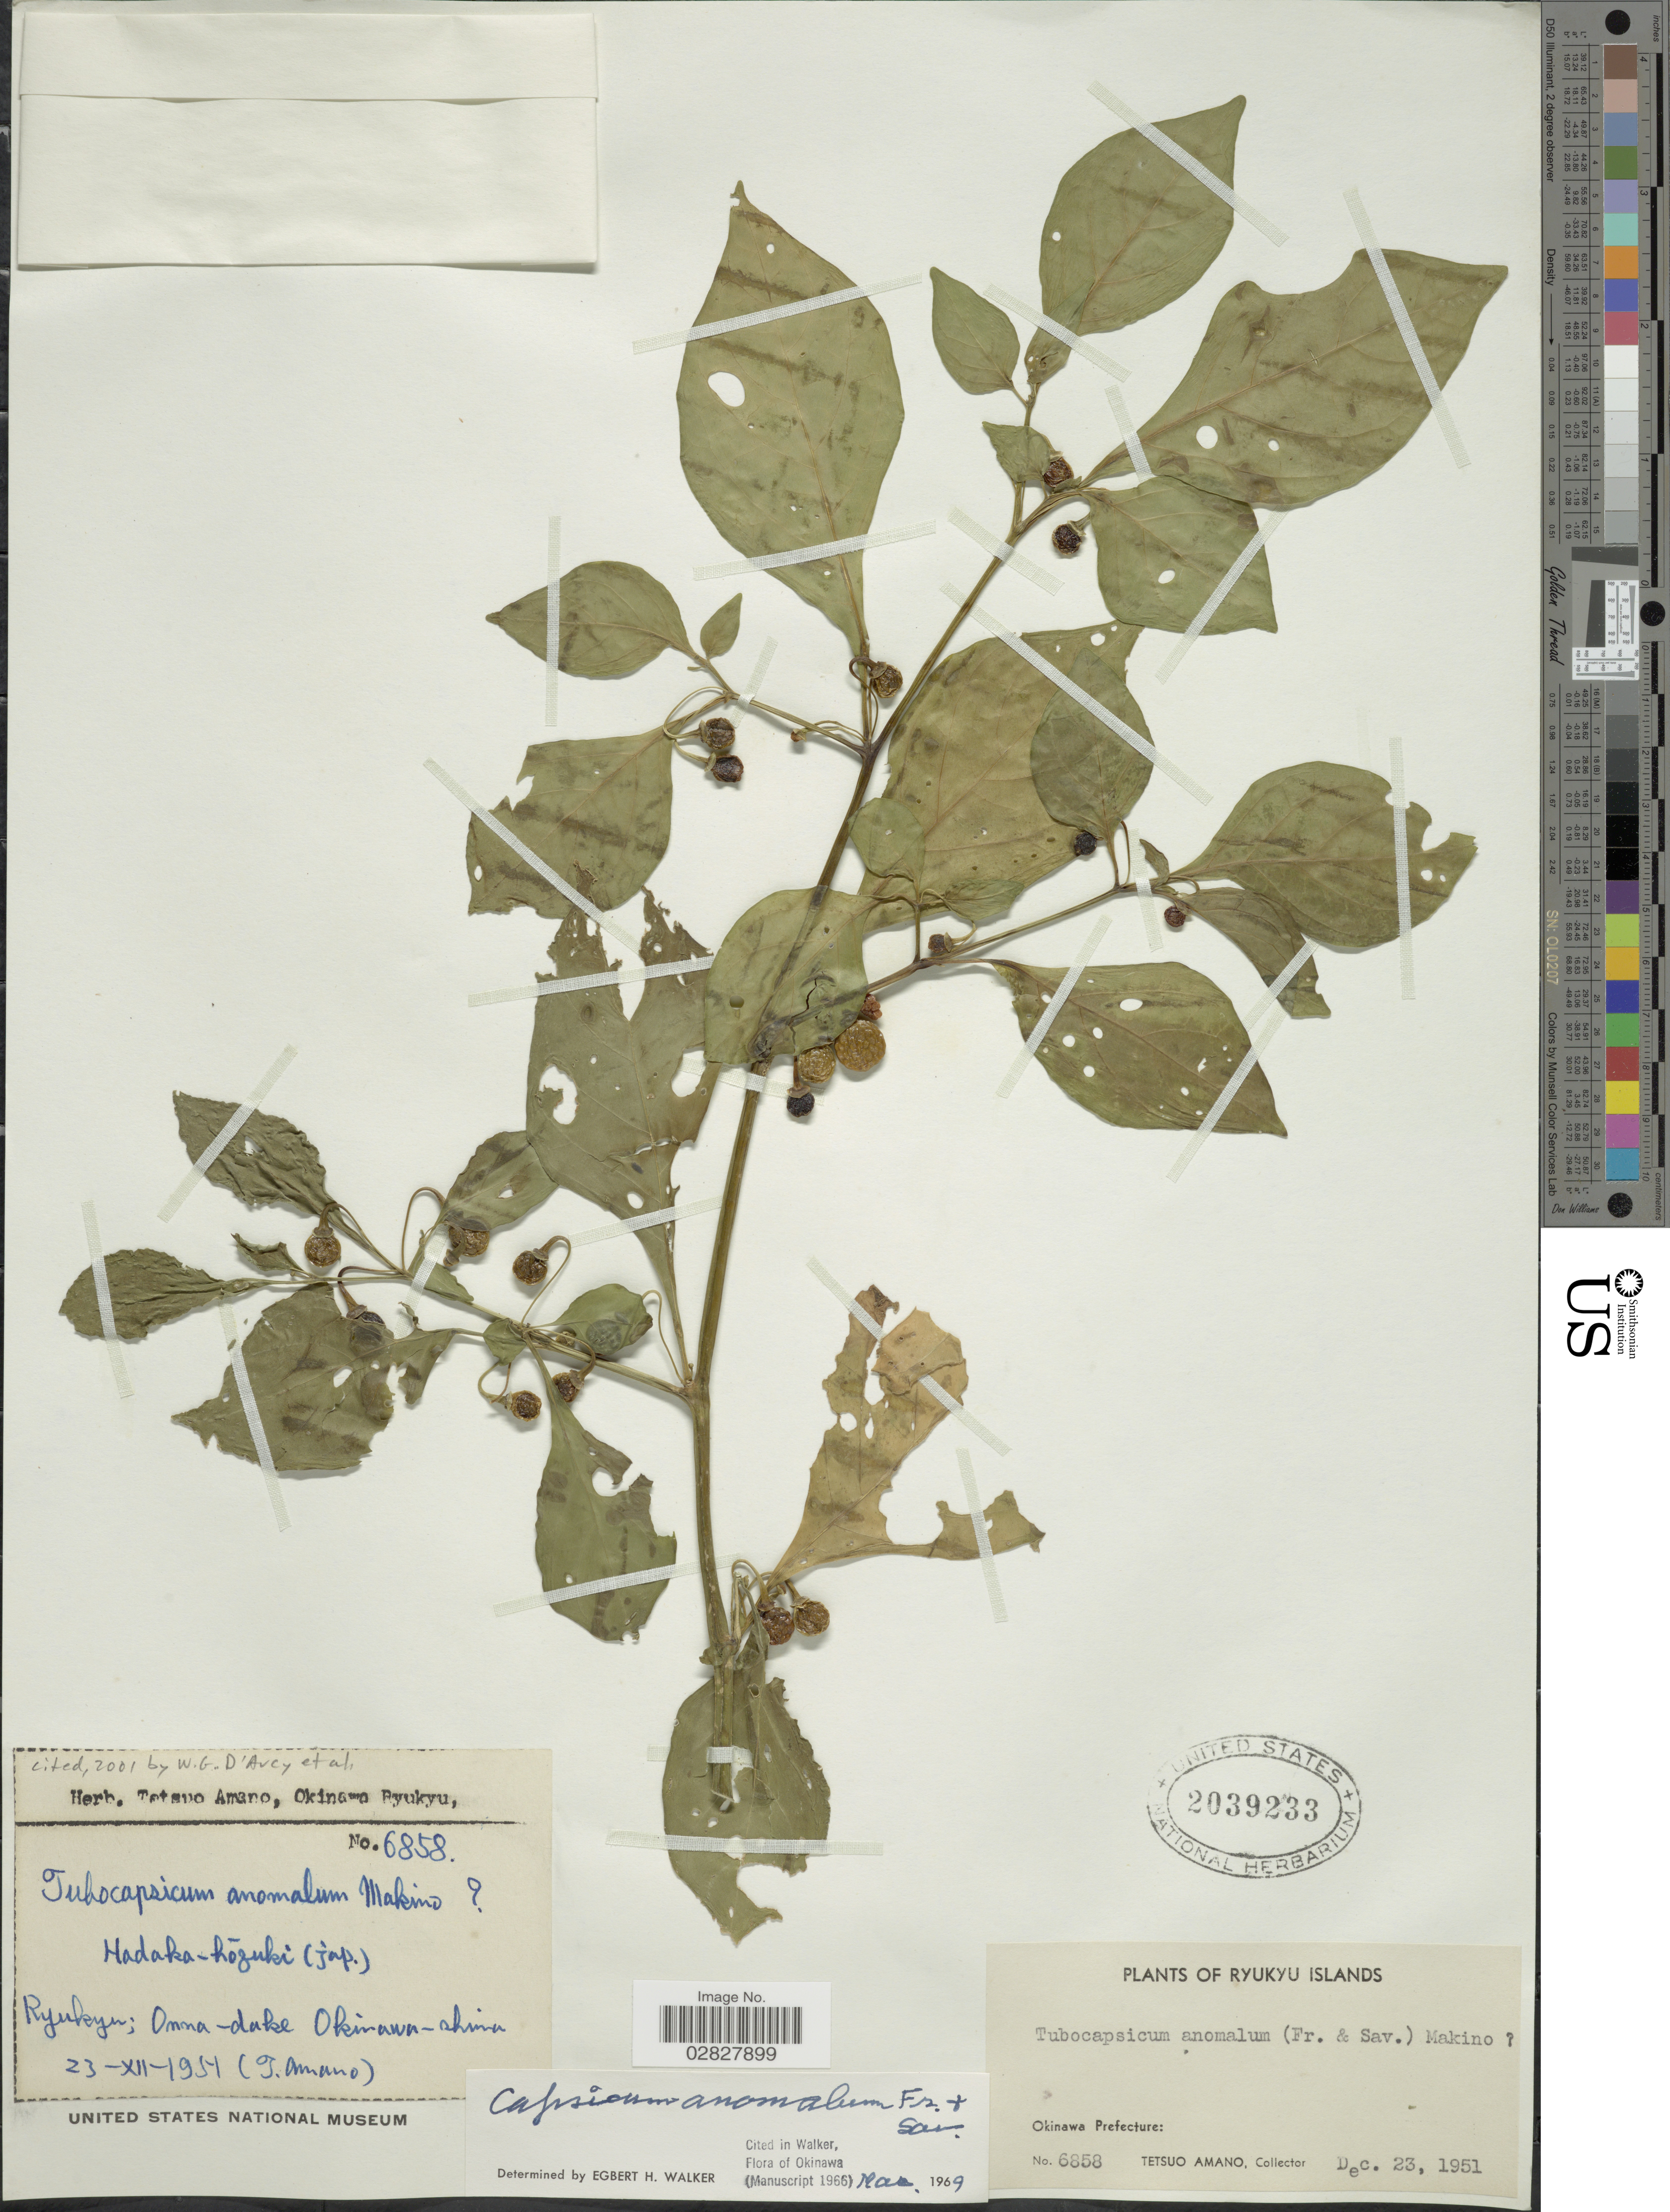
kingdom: Plantae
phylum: Tracheophyta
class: Magnoliopsida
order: Solanales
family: Solanaceae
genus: Tubocapsicum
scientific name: Tubocapsicum anomalum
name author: (Franch. & Sav.) Makino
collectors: T. Amano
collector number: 6858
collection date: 1951-12-23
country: Japan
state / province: Okinawa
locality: Ryukyu Islands, Okinawa Prefecture, Onna-dake, Okinawa-shima.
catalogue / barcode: US 2039233